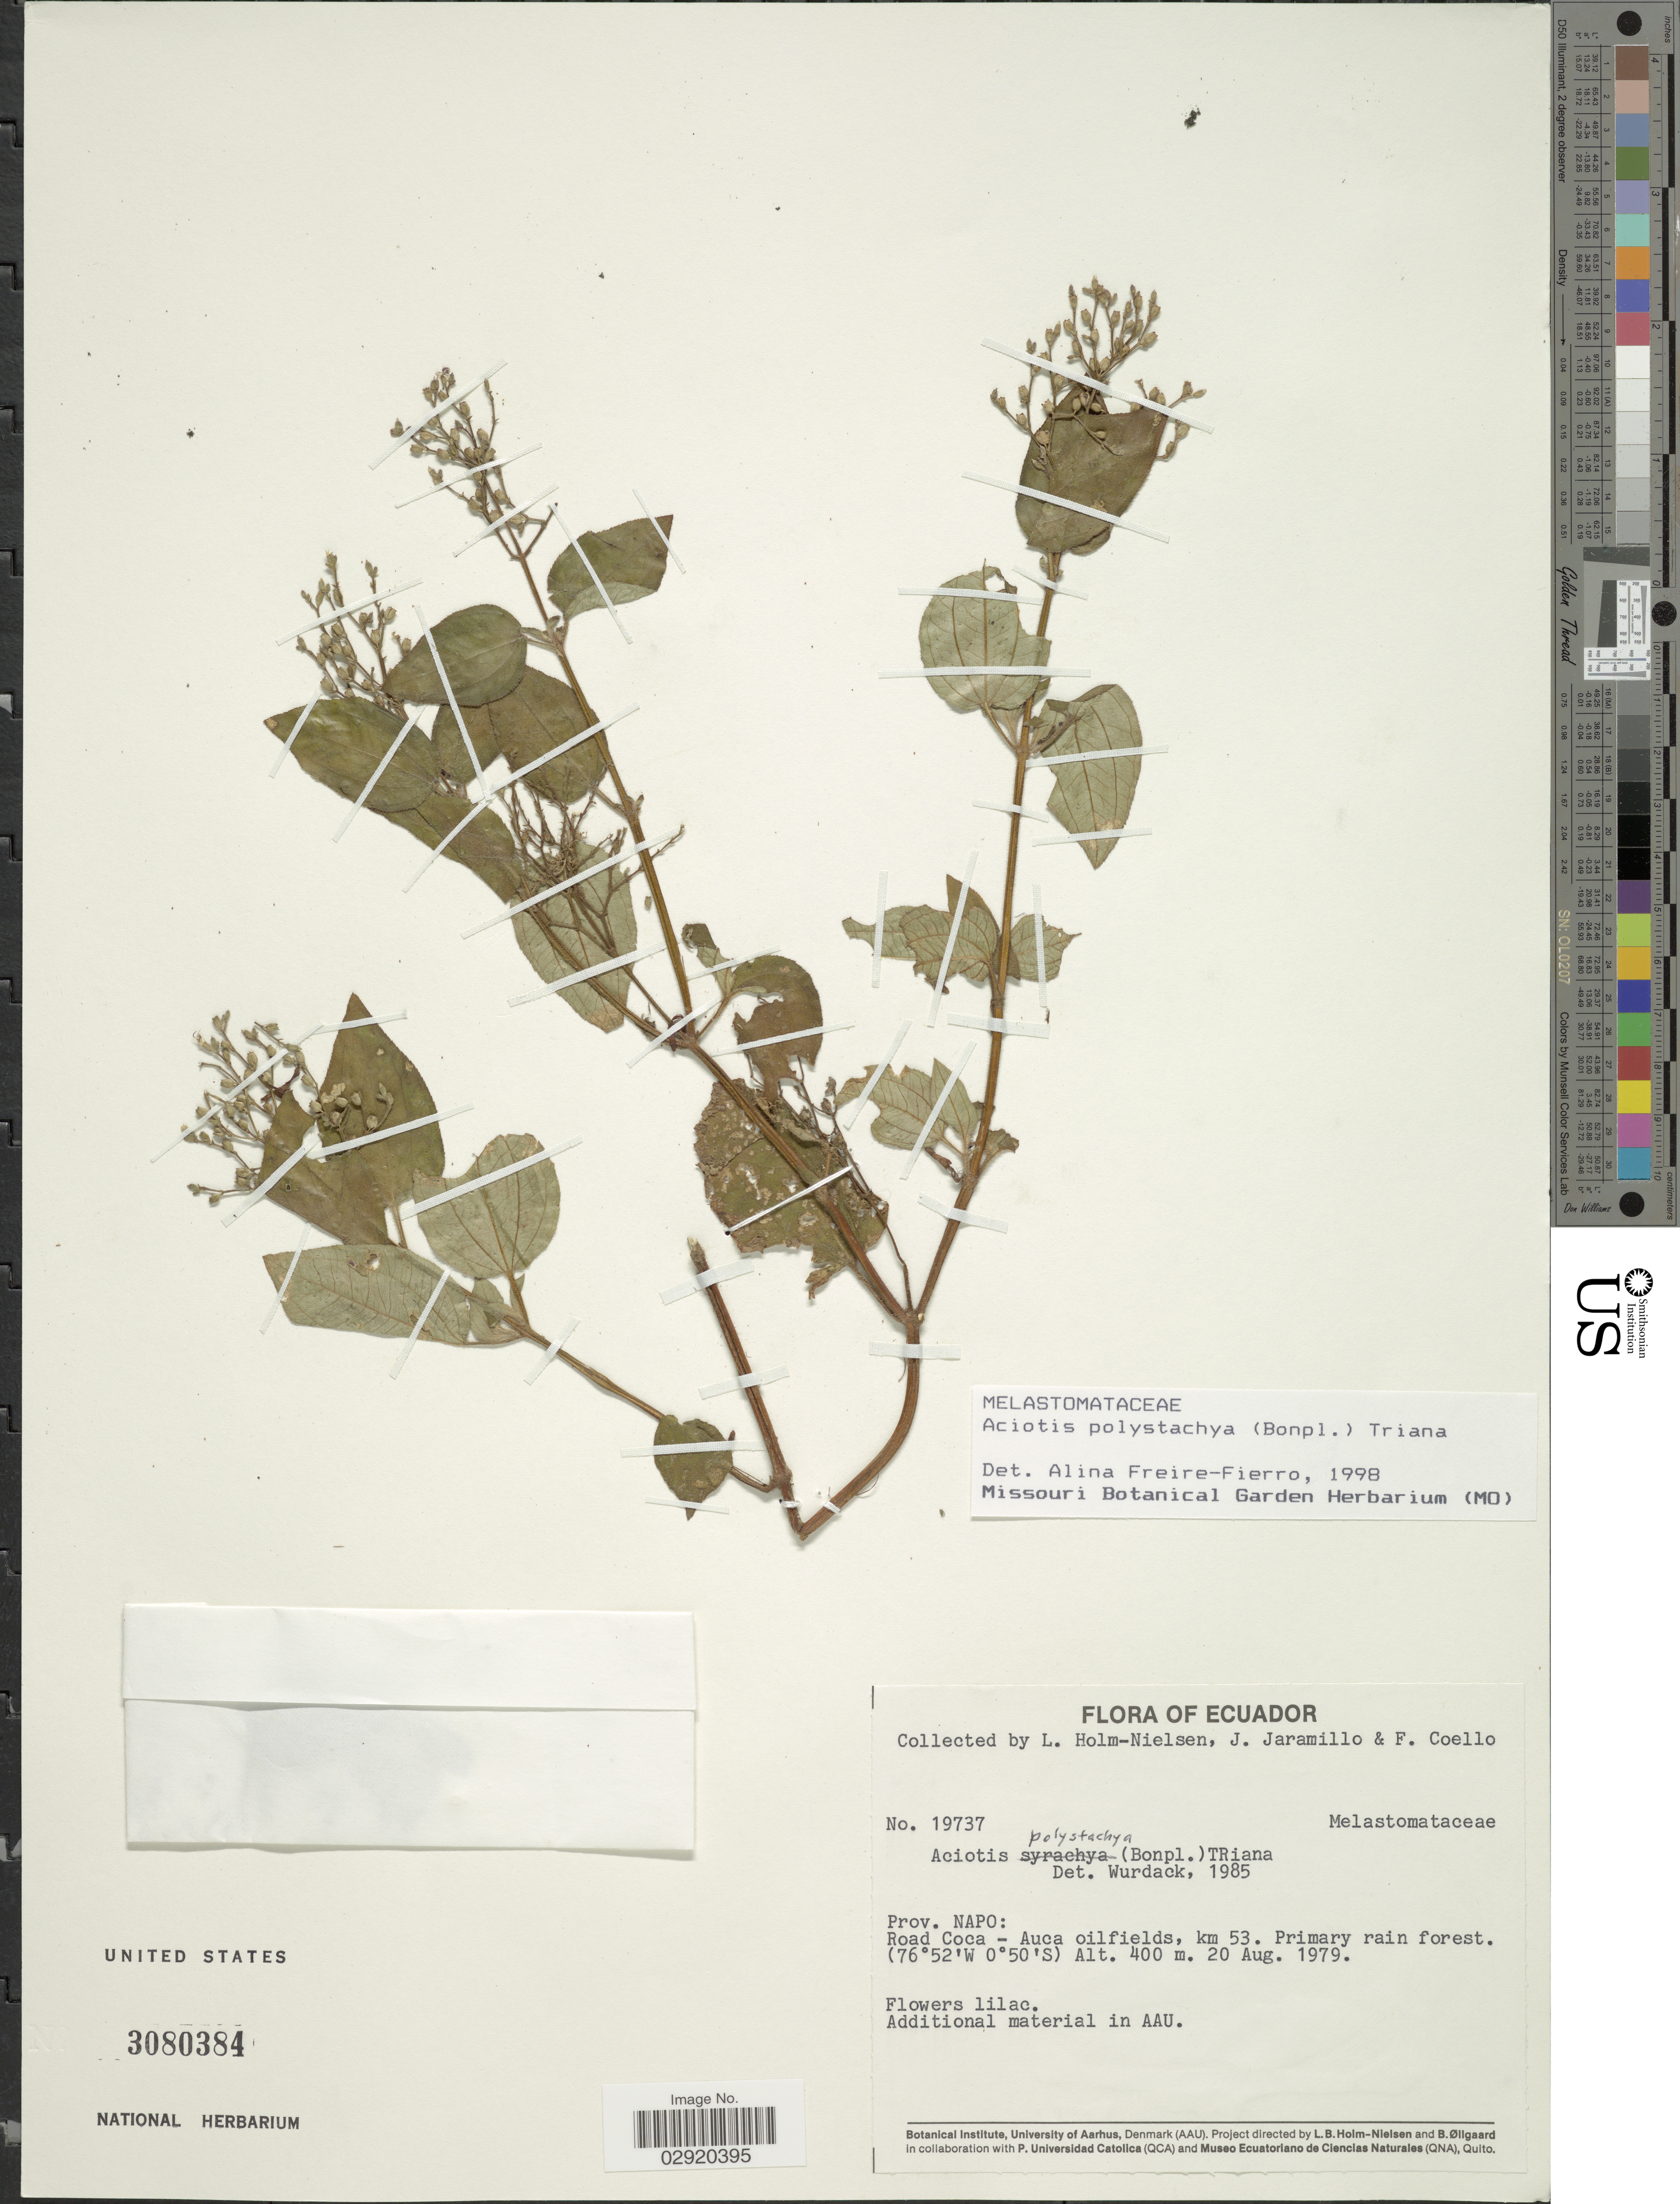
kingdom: Plantae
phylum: Tracheophyta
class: Magnoliopsida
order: Myrtales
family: Melastomataceae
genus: Aciotis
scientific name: Aciotis polystachya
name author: (Bonpl.) Triana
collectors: L. Holm-Nielsen, J. Jaramillo & F. Coello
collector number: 19737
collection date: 1979-08-20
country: Ecuador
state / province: Napo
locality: Prov. Napo: Road Coca - Auca oilfields, km 53.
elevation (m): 400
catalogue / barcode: US 3080384